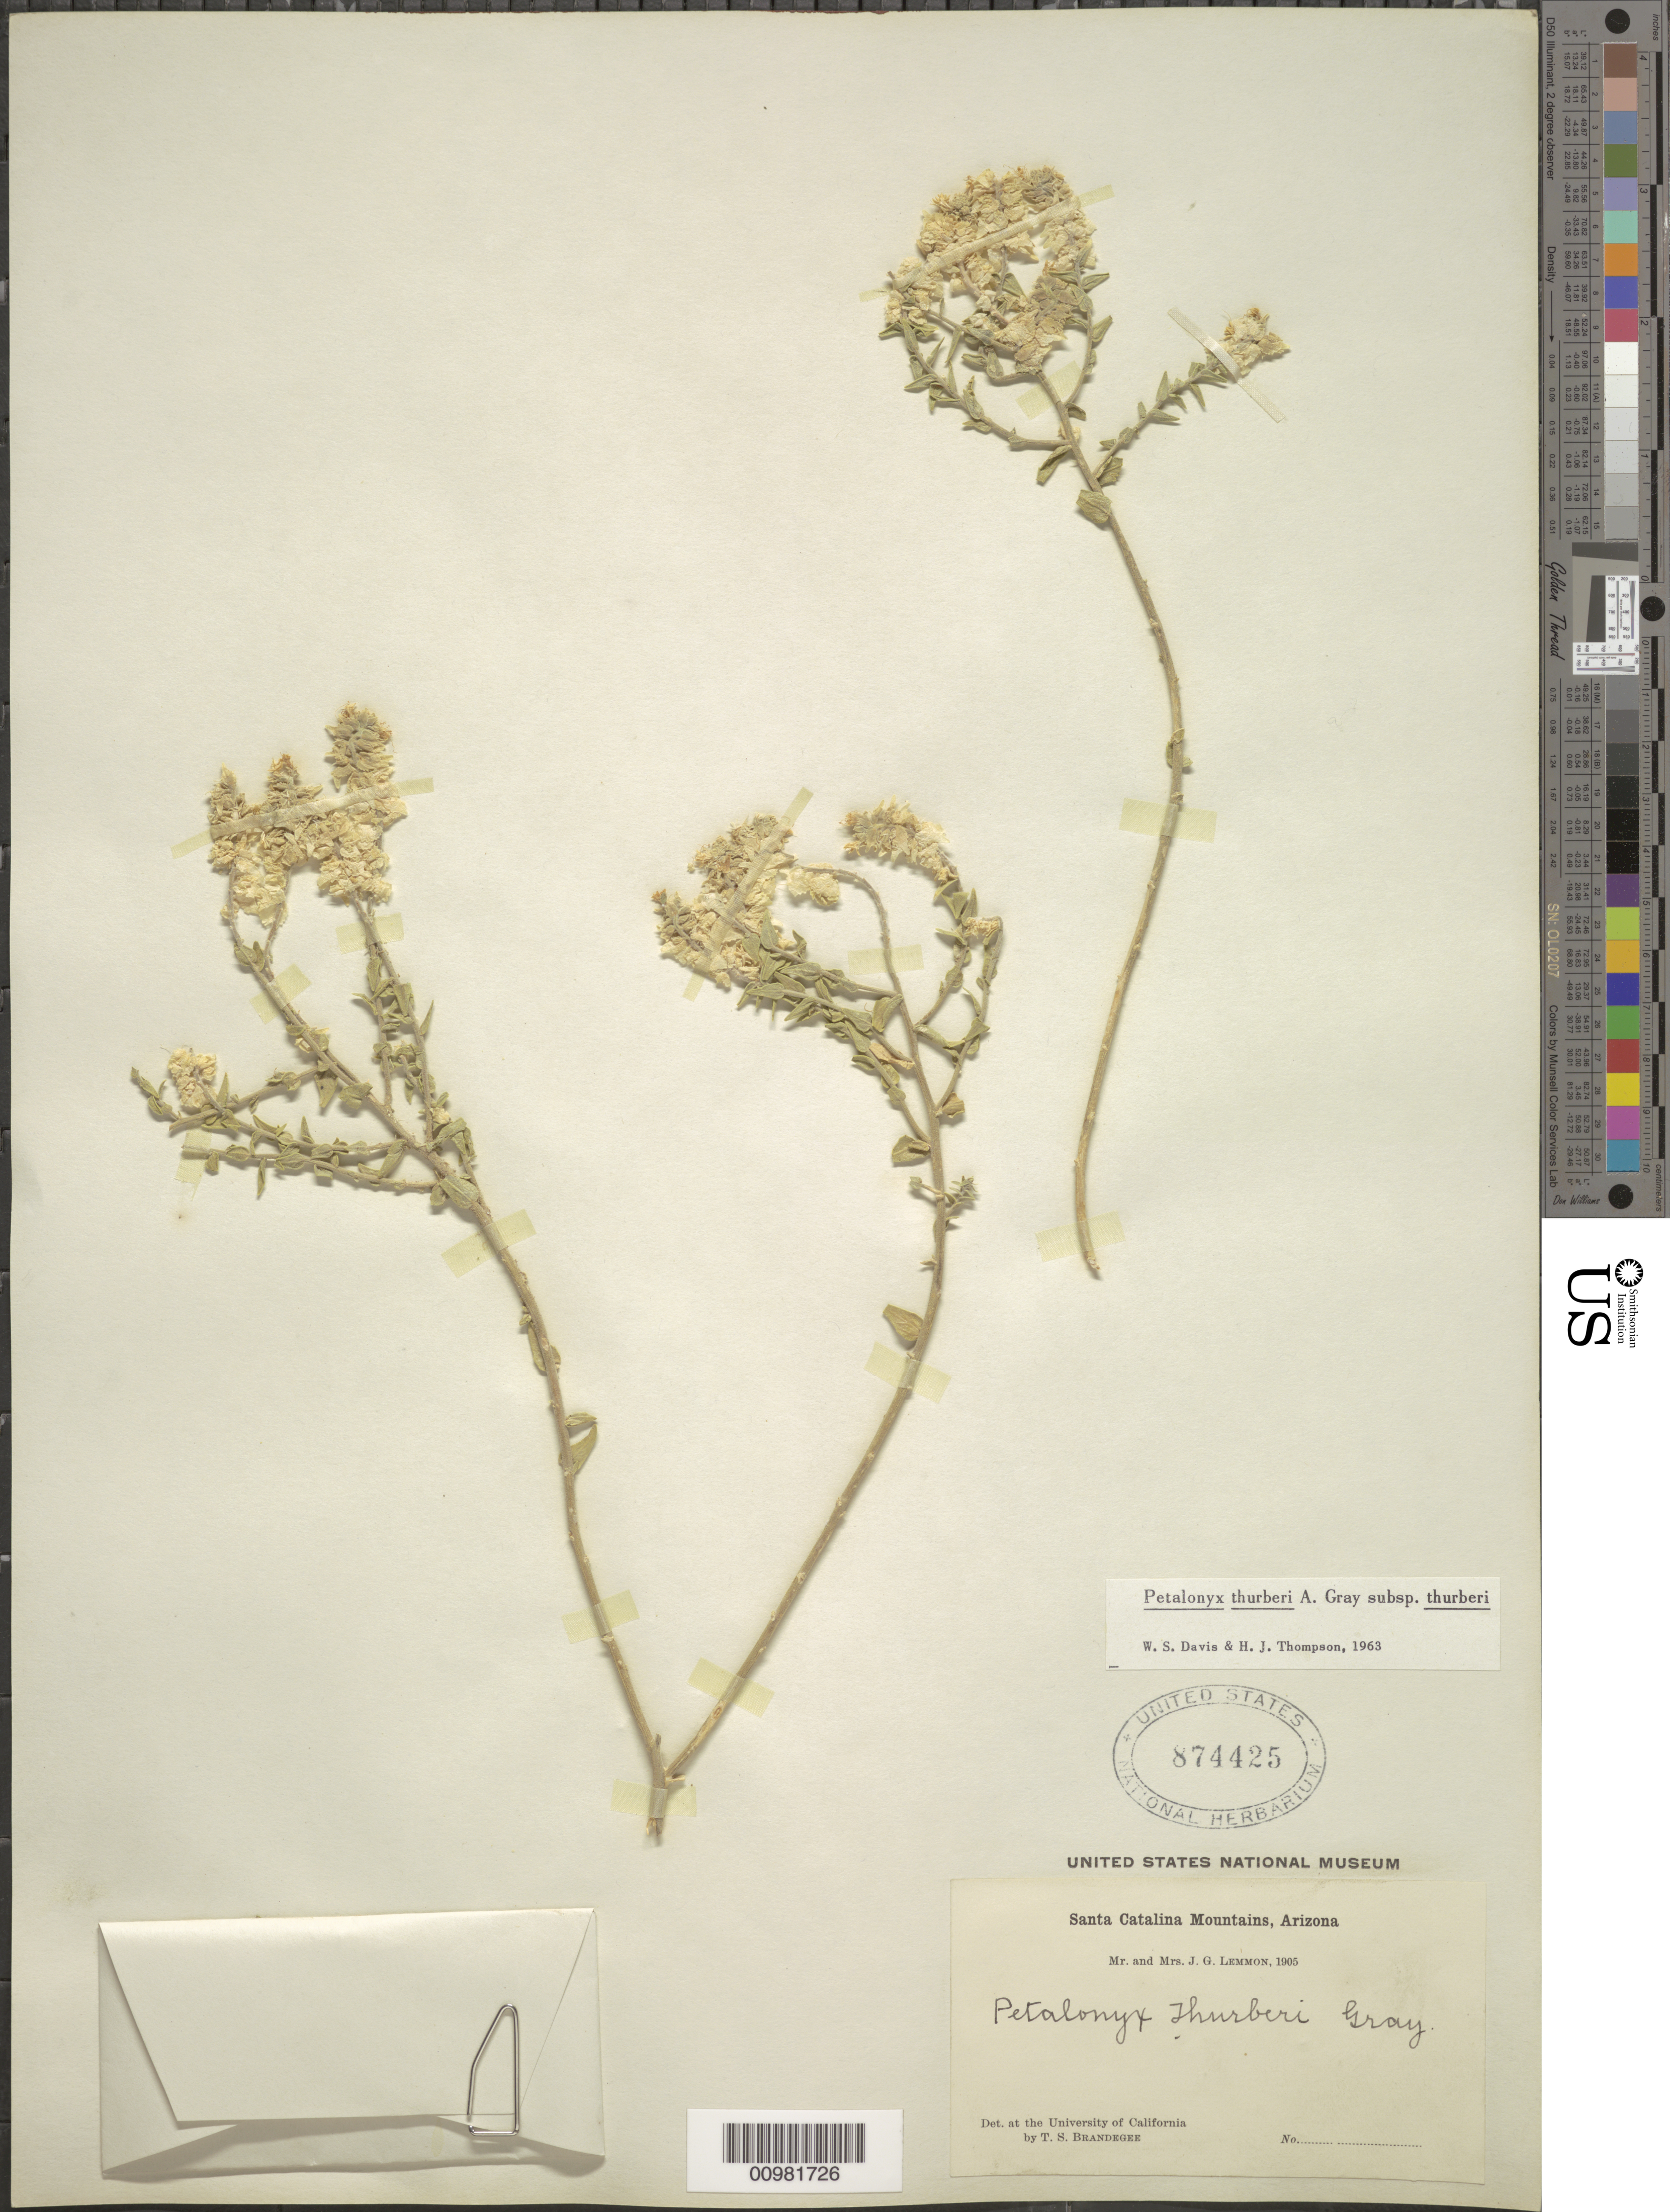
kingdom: Plantae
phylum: Tracheophyta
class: Magnoliopsida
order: Cornales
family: Loasaceae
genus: Petalonyx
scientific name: Petalonyx thurberi subsp. thurberi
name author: A. Gray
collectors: J. G. Lemmon & Mrs. J. G. Lemmon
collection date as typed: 1905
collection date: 1905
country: United States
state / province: Arizona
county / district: Pima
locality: Santa Catalina Mts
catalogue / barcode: US 874425